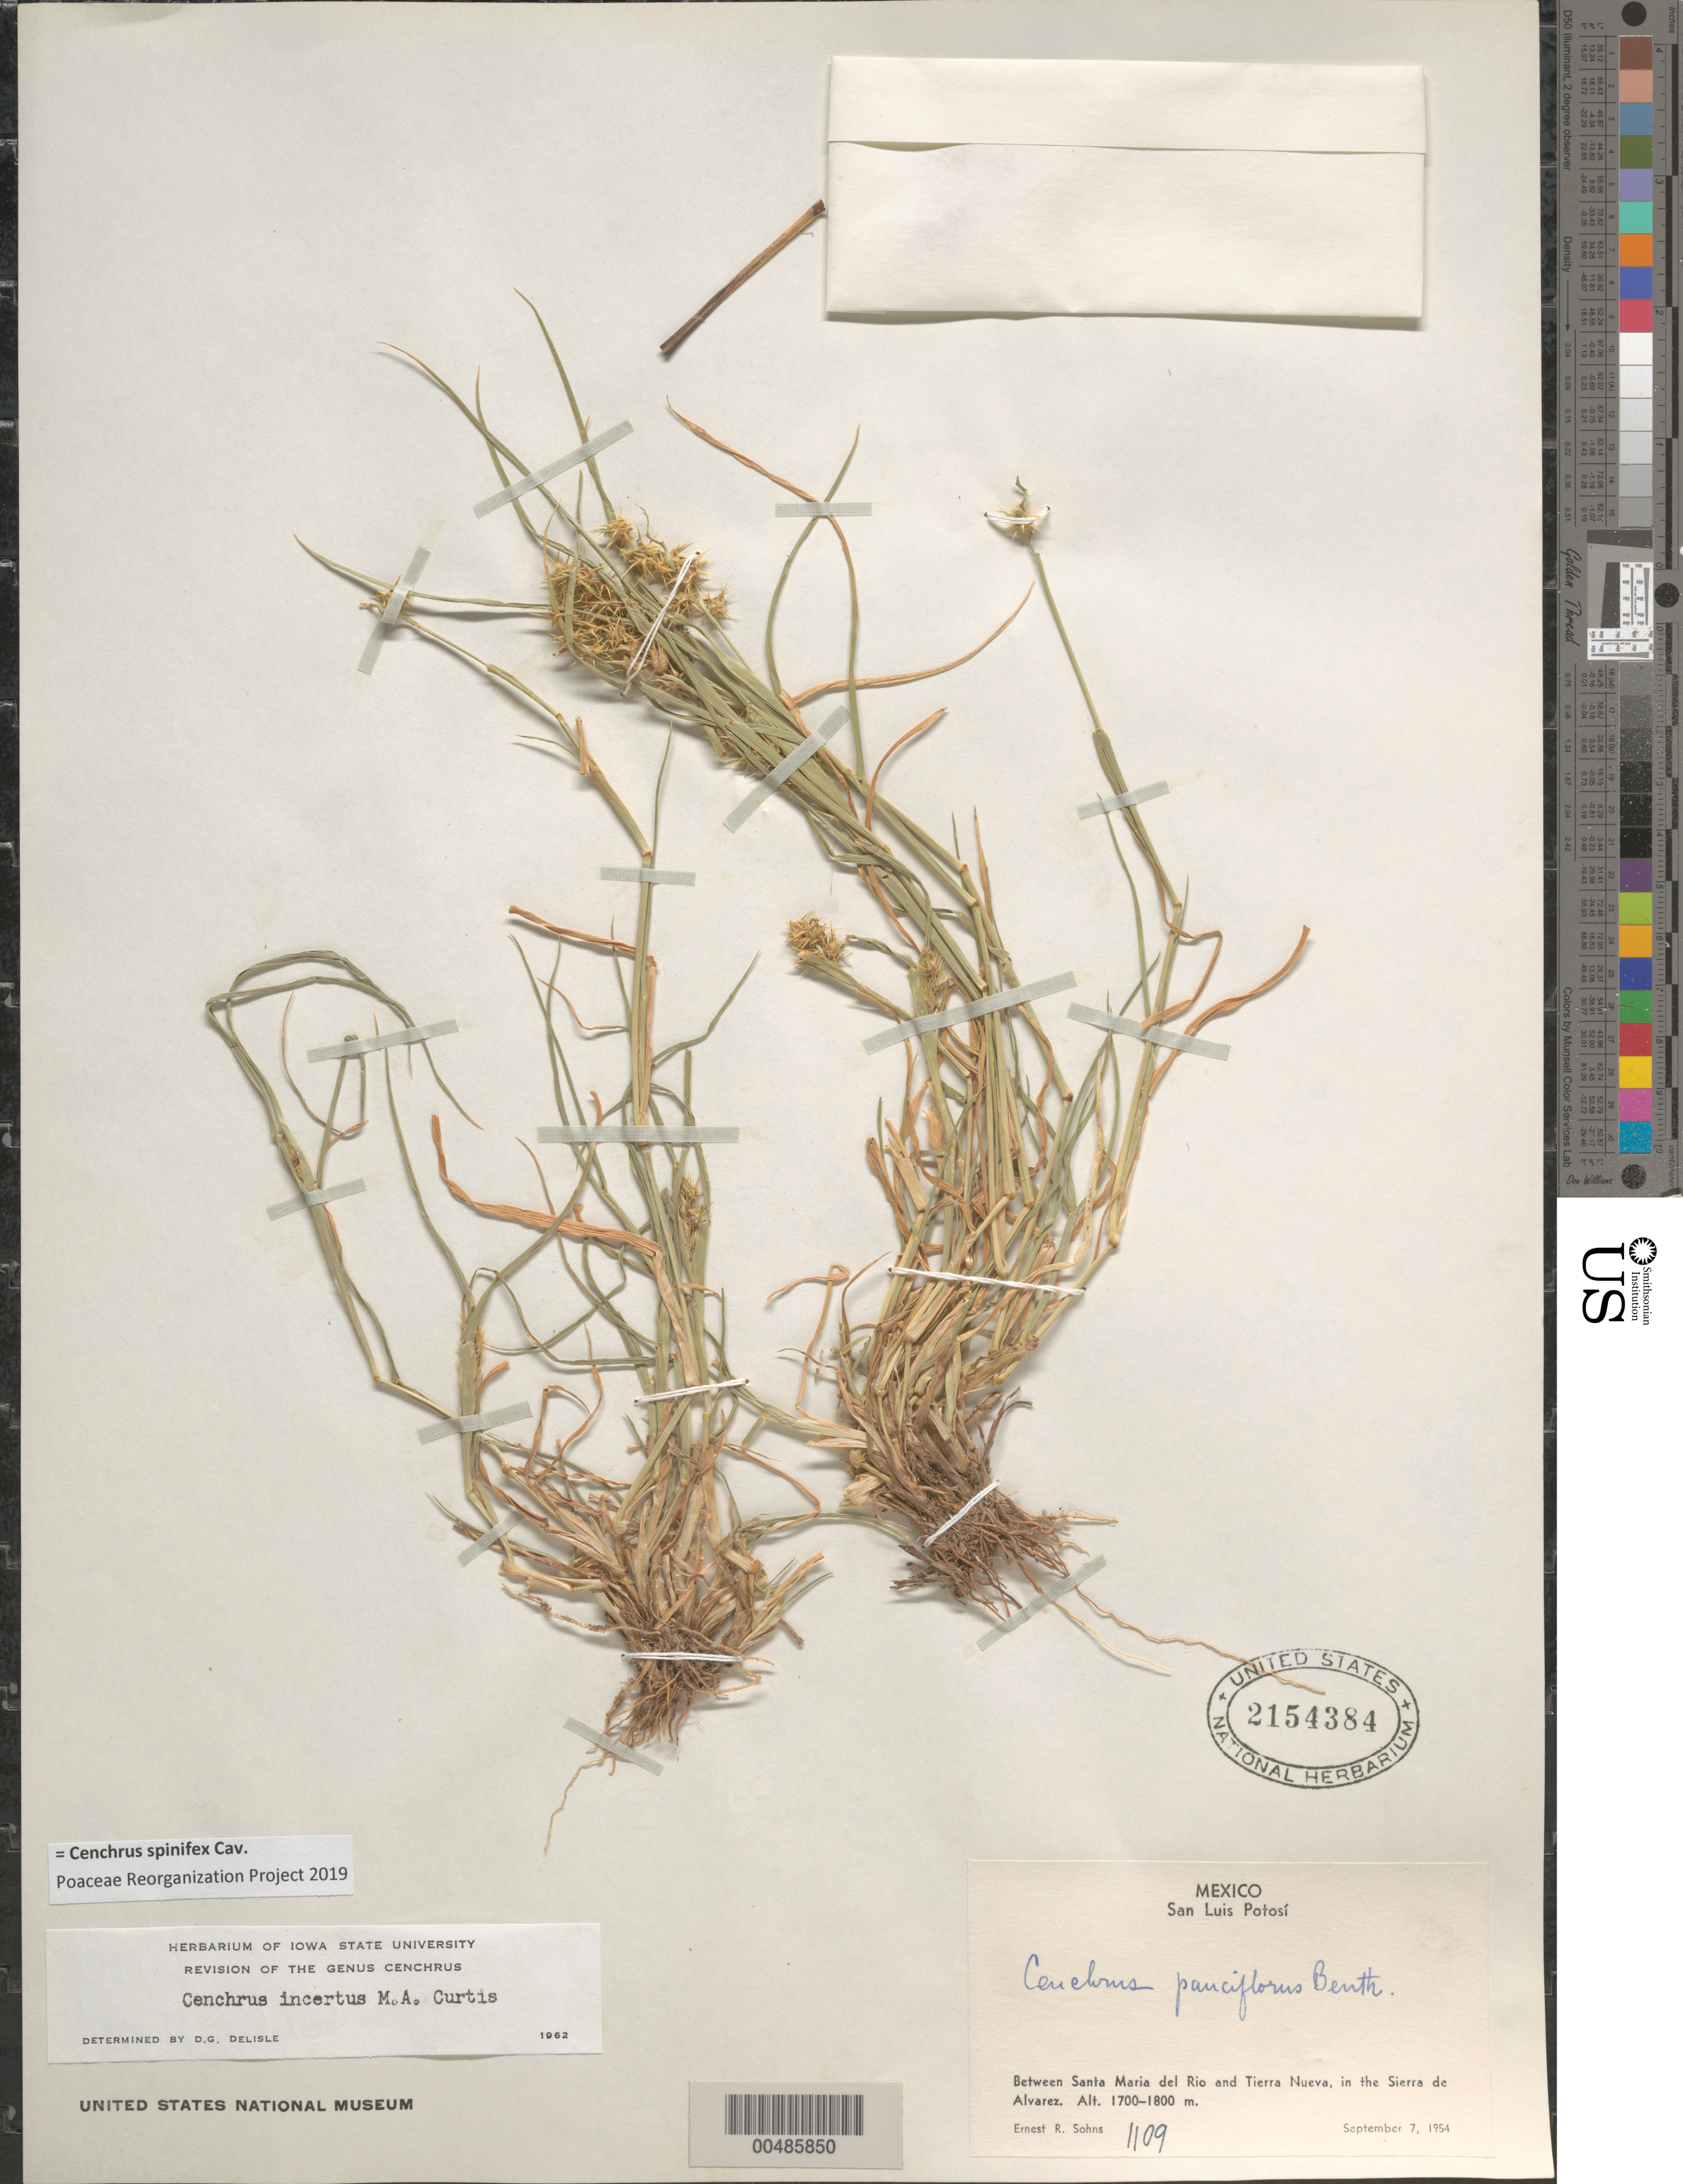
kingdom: Plantae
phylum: Tracheophyta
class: Liliopsida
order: Poales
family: Poaceae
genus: Cenchrus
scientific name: Cenchrus spinifex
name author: Cav.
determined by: Poaceae Reorganization Project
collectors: E. R. Sohns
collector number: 1109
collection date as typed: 7 Sep 1954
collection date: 1954-09-07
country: Mexico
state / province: San Luis Potosi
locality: Between Santa Maria del Rio and Tierra Nueva, in the Sierra de Alvarez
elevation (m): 1700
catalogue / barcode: US 2154384